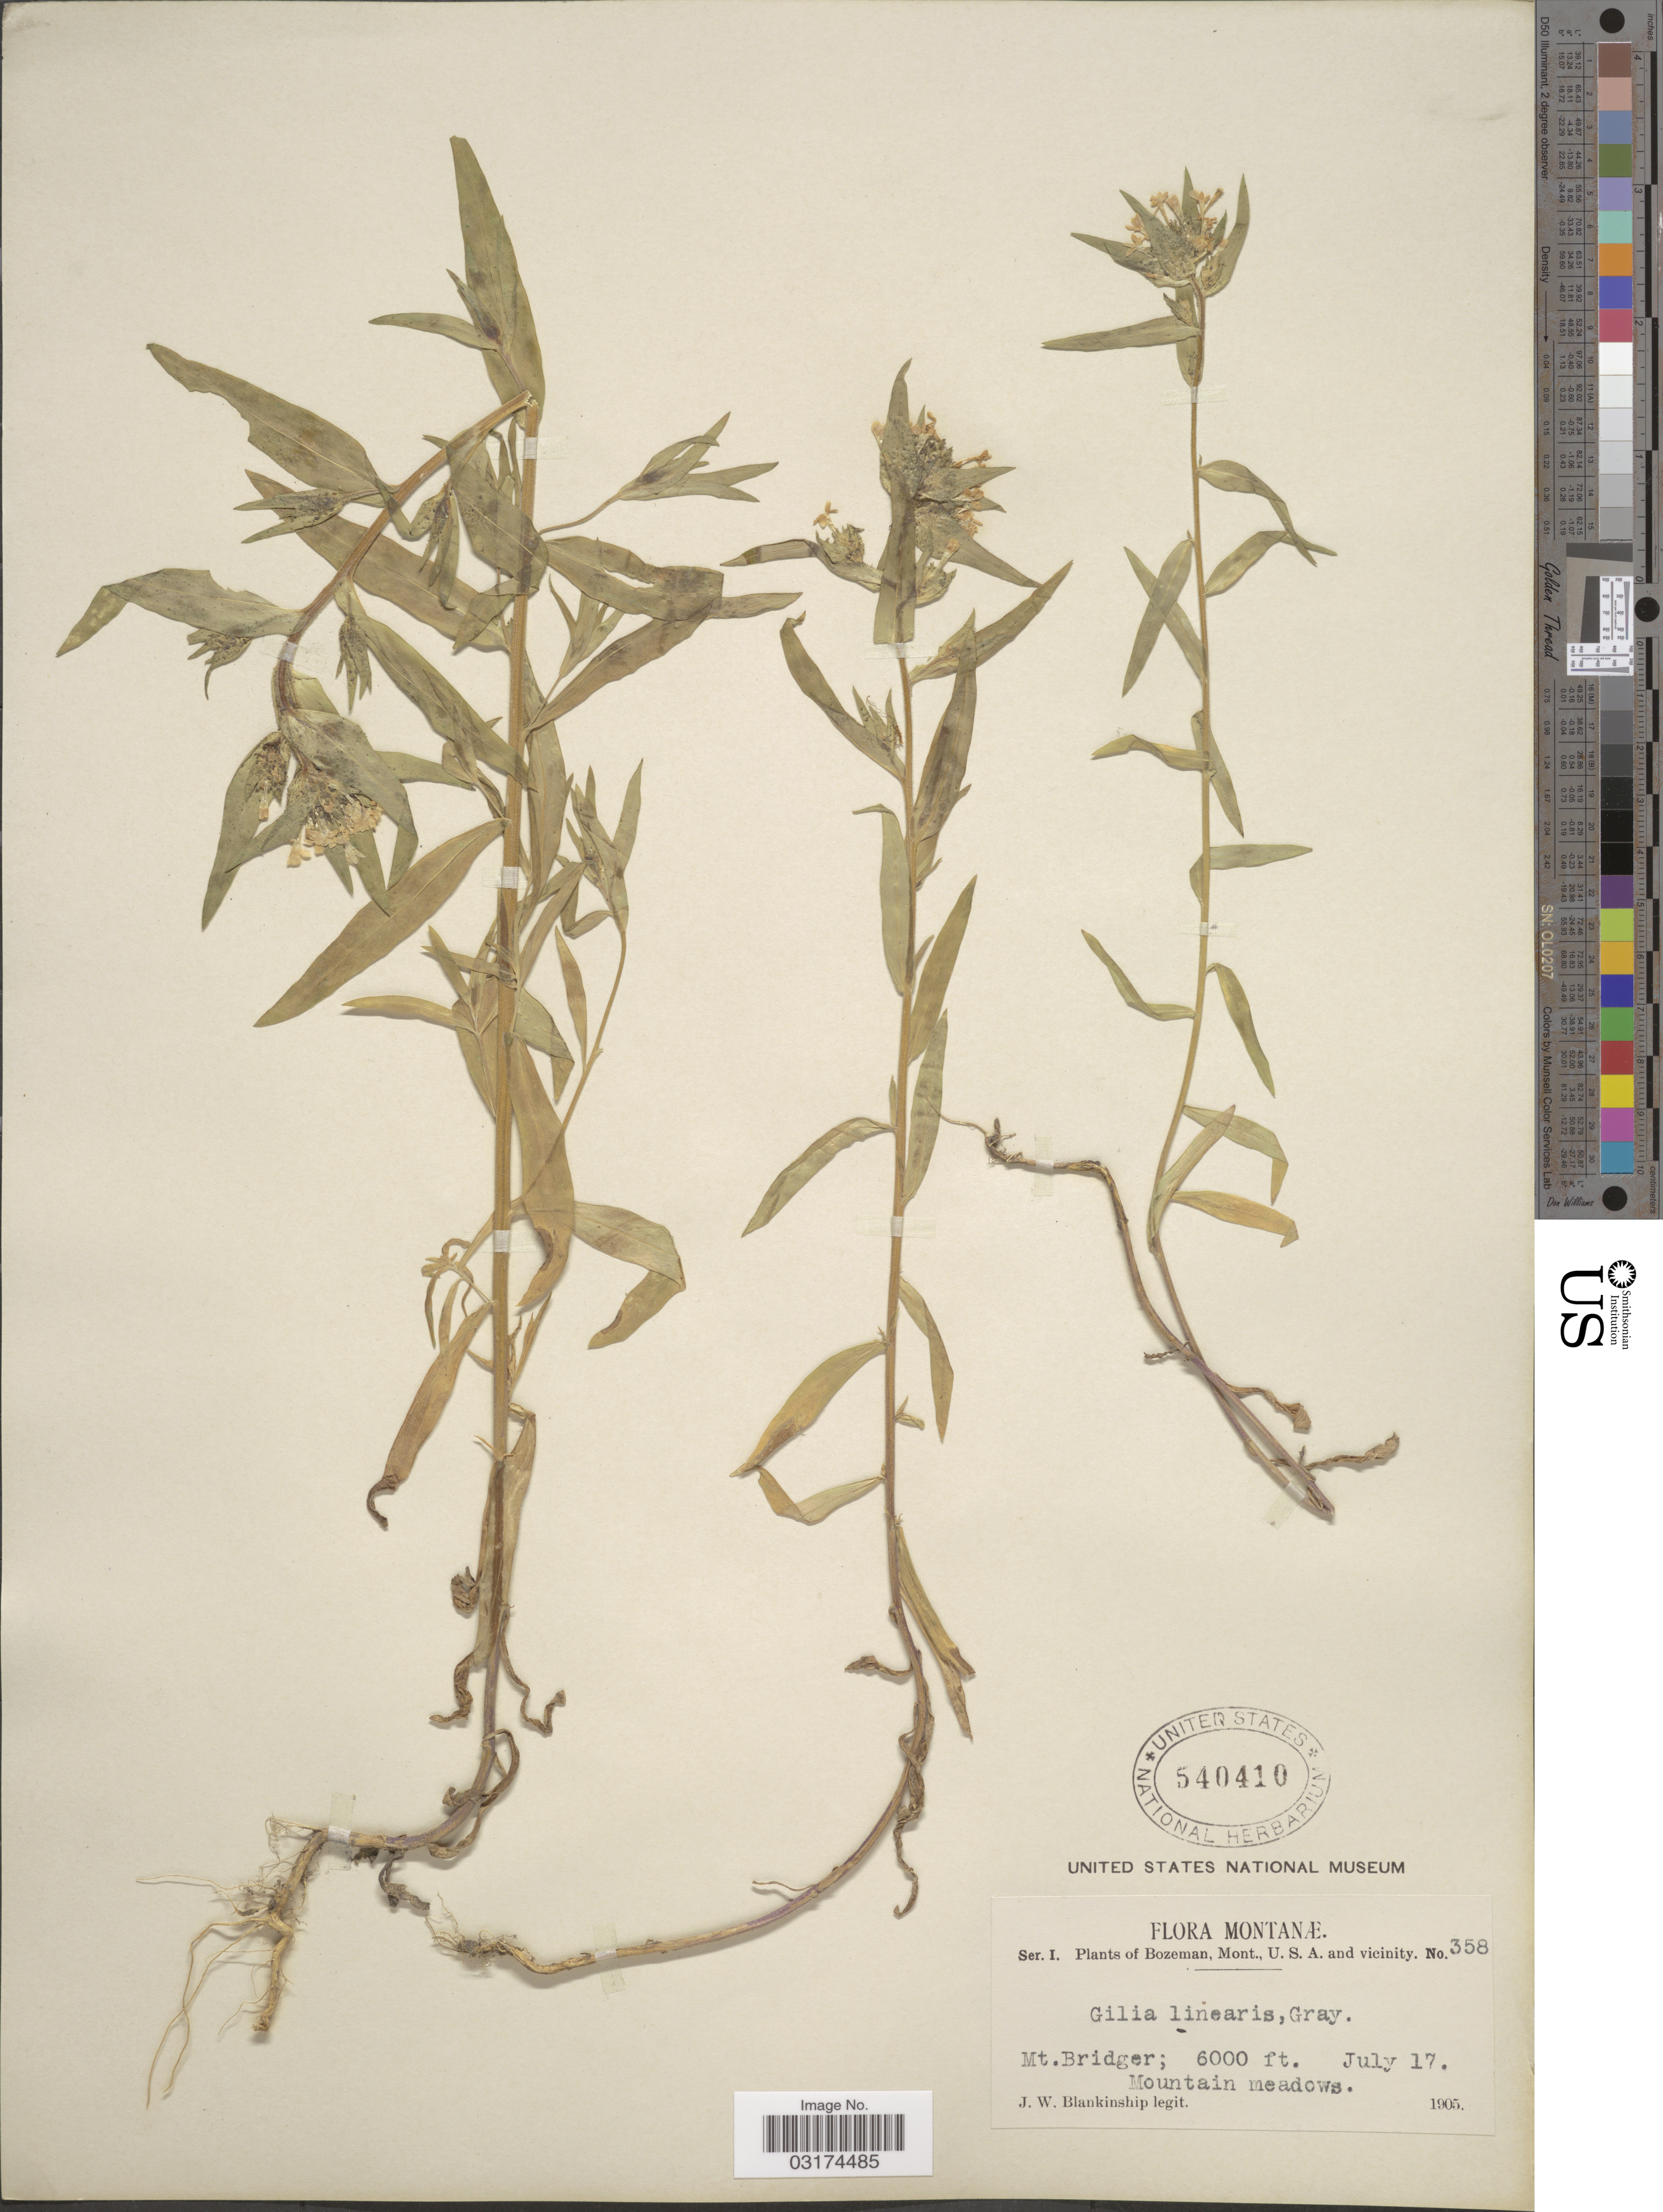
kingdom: Plantae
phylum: Tracheophyta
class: Magnoliopsida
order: Ericales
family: Polemoniaceae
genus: Collomia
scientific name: Collomia linearis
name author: Nutt.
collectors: J. W. Blankinship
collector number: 358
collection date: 1905-07-17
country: United States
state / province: Montana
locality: Mt. Bridger. Mountain meadows. Bozeman, Mont., U.S.A and vicinity.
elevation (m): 1829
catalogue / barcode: US 540410